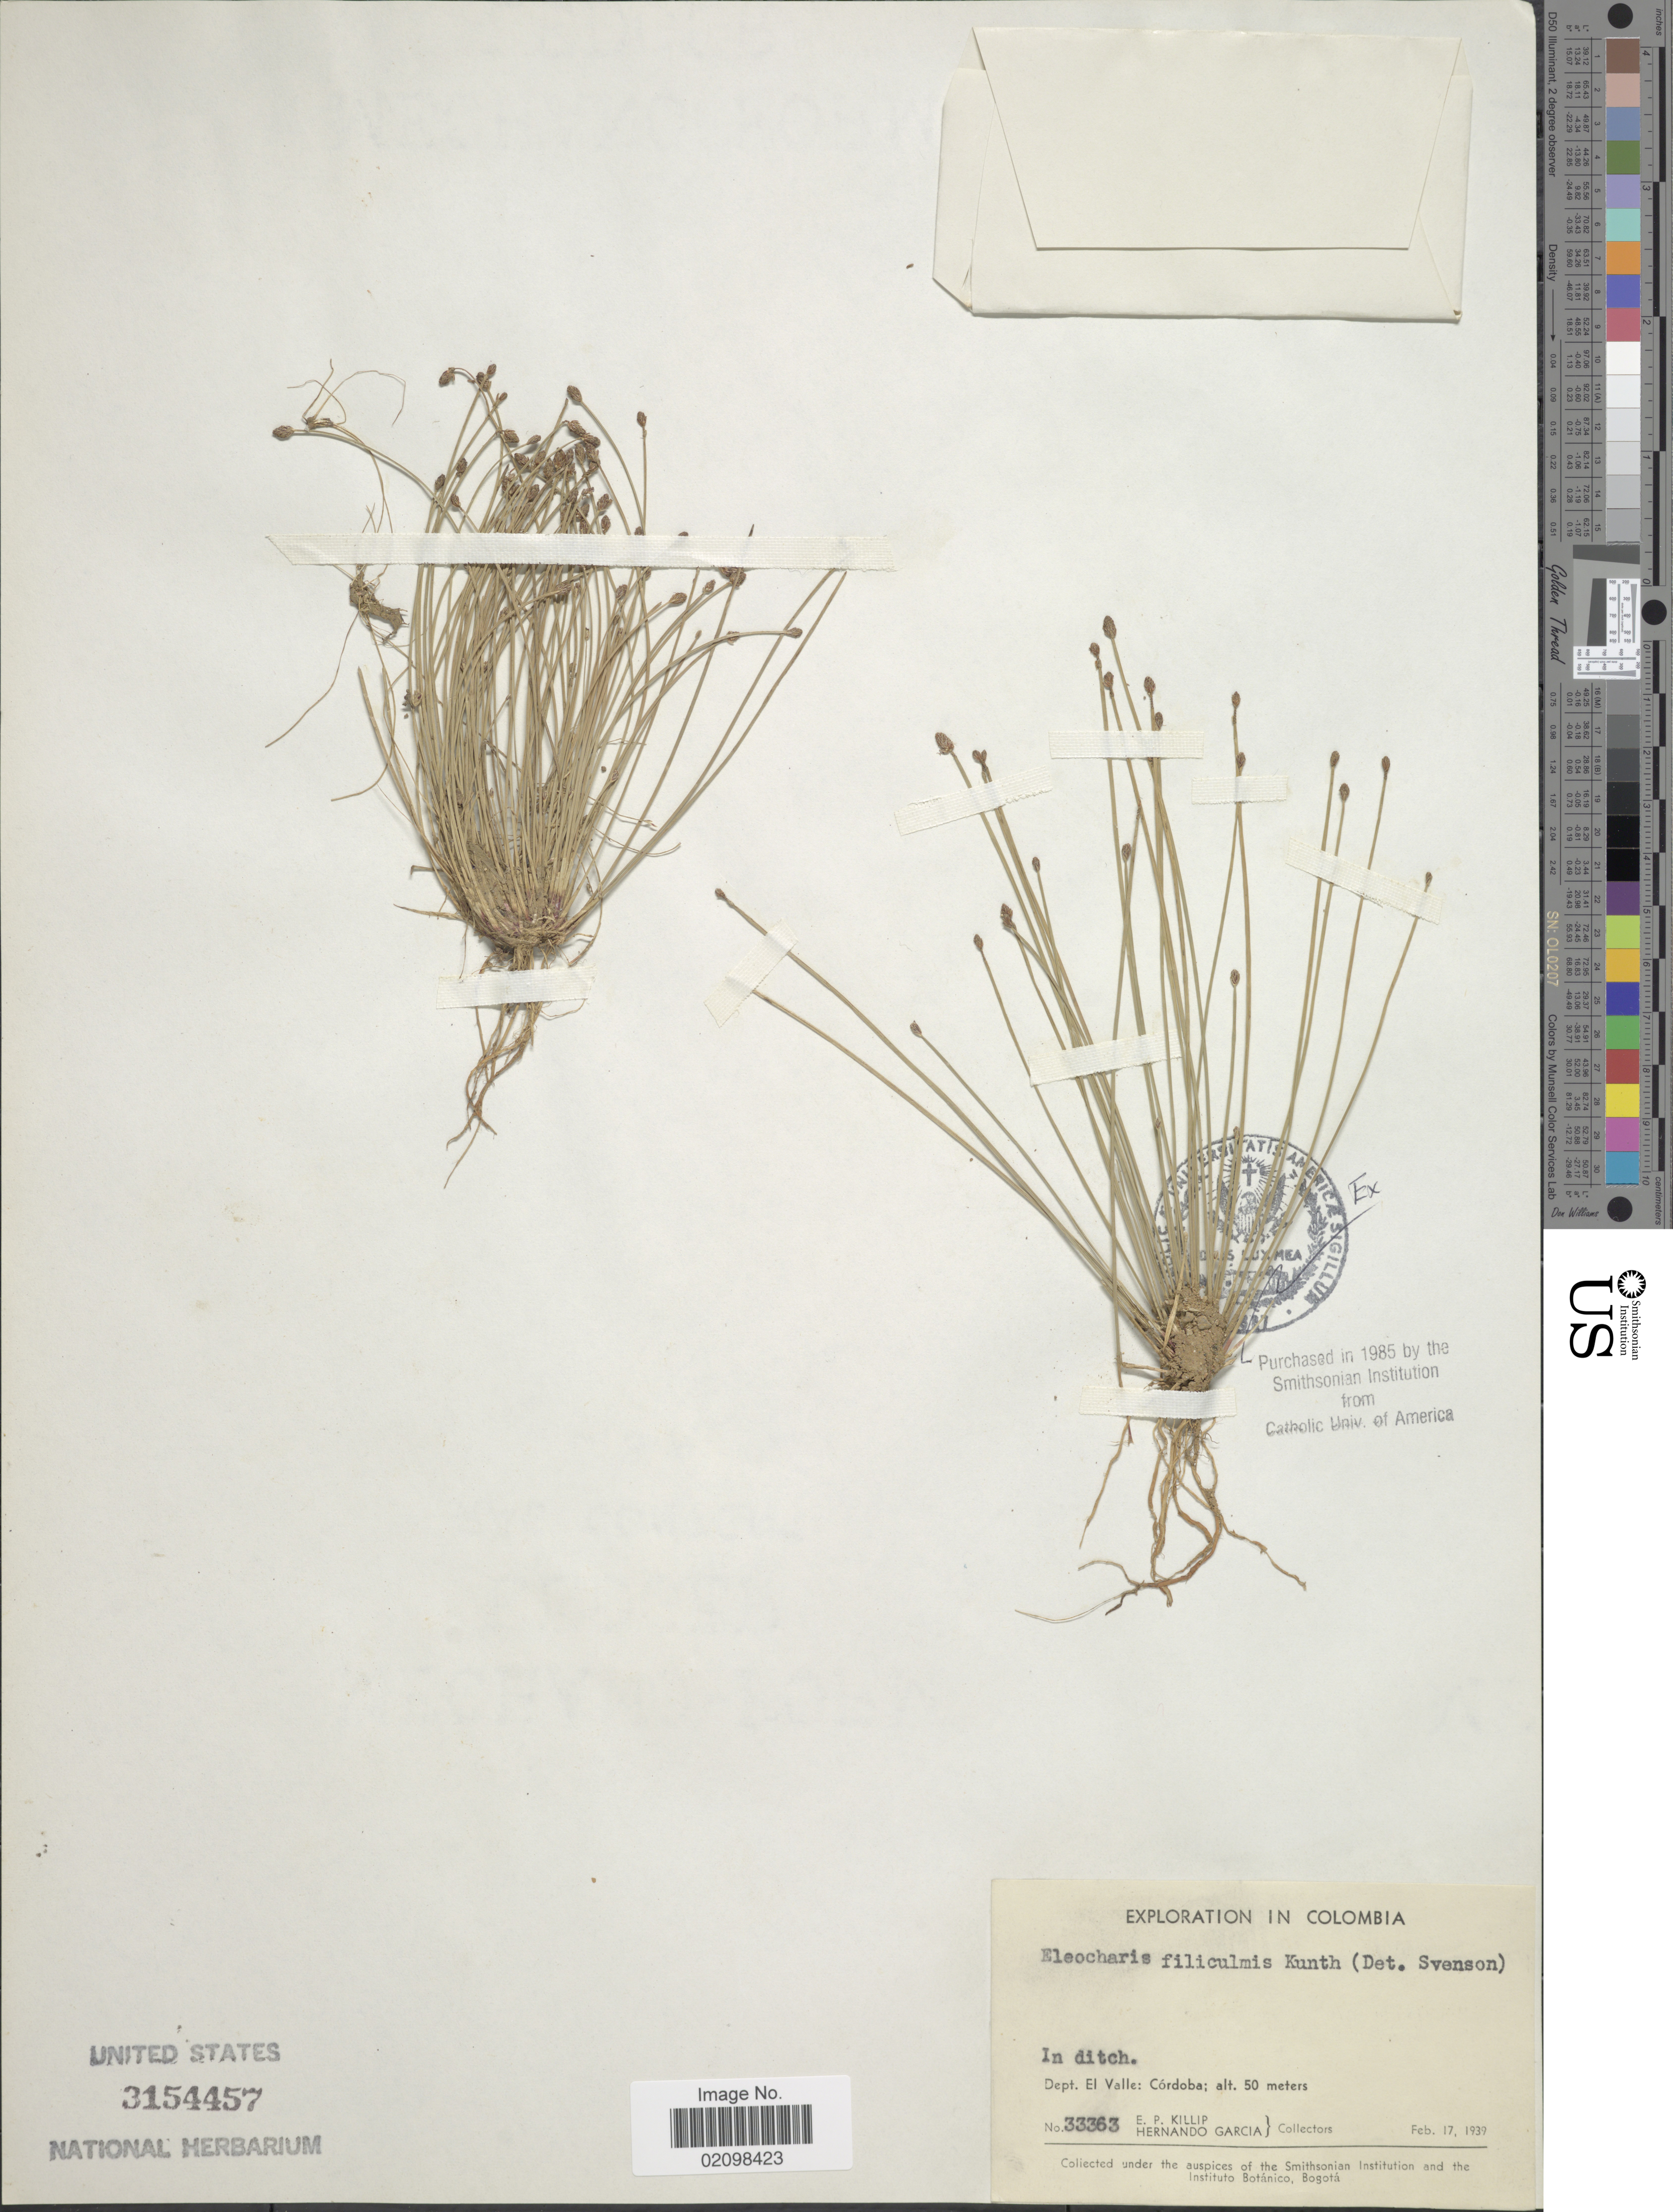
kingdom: Plantae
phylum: Tracheophyta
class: Liliopsida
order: Poales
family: Cyperaceae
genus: Eleocharis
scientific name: Eleocharis filiculmis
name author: Kunth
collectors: E. P. Killip & H. Garcia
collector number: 33363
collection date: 1939-02-17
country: Colombia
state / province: Valle del Cauca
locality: Dept. El Valle: Córdoba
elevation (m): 50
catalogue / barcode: US 3154457